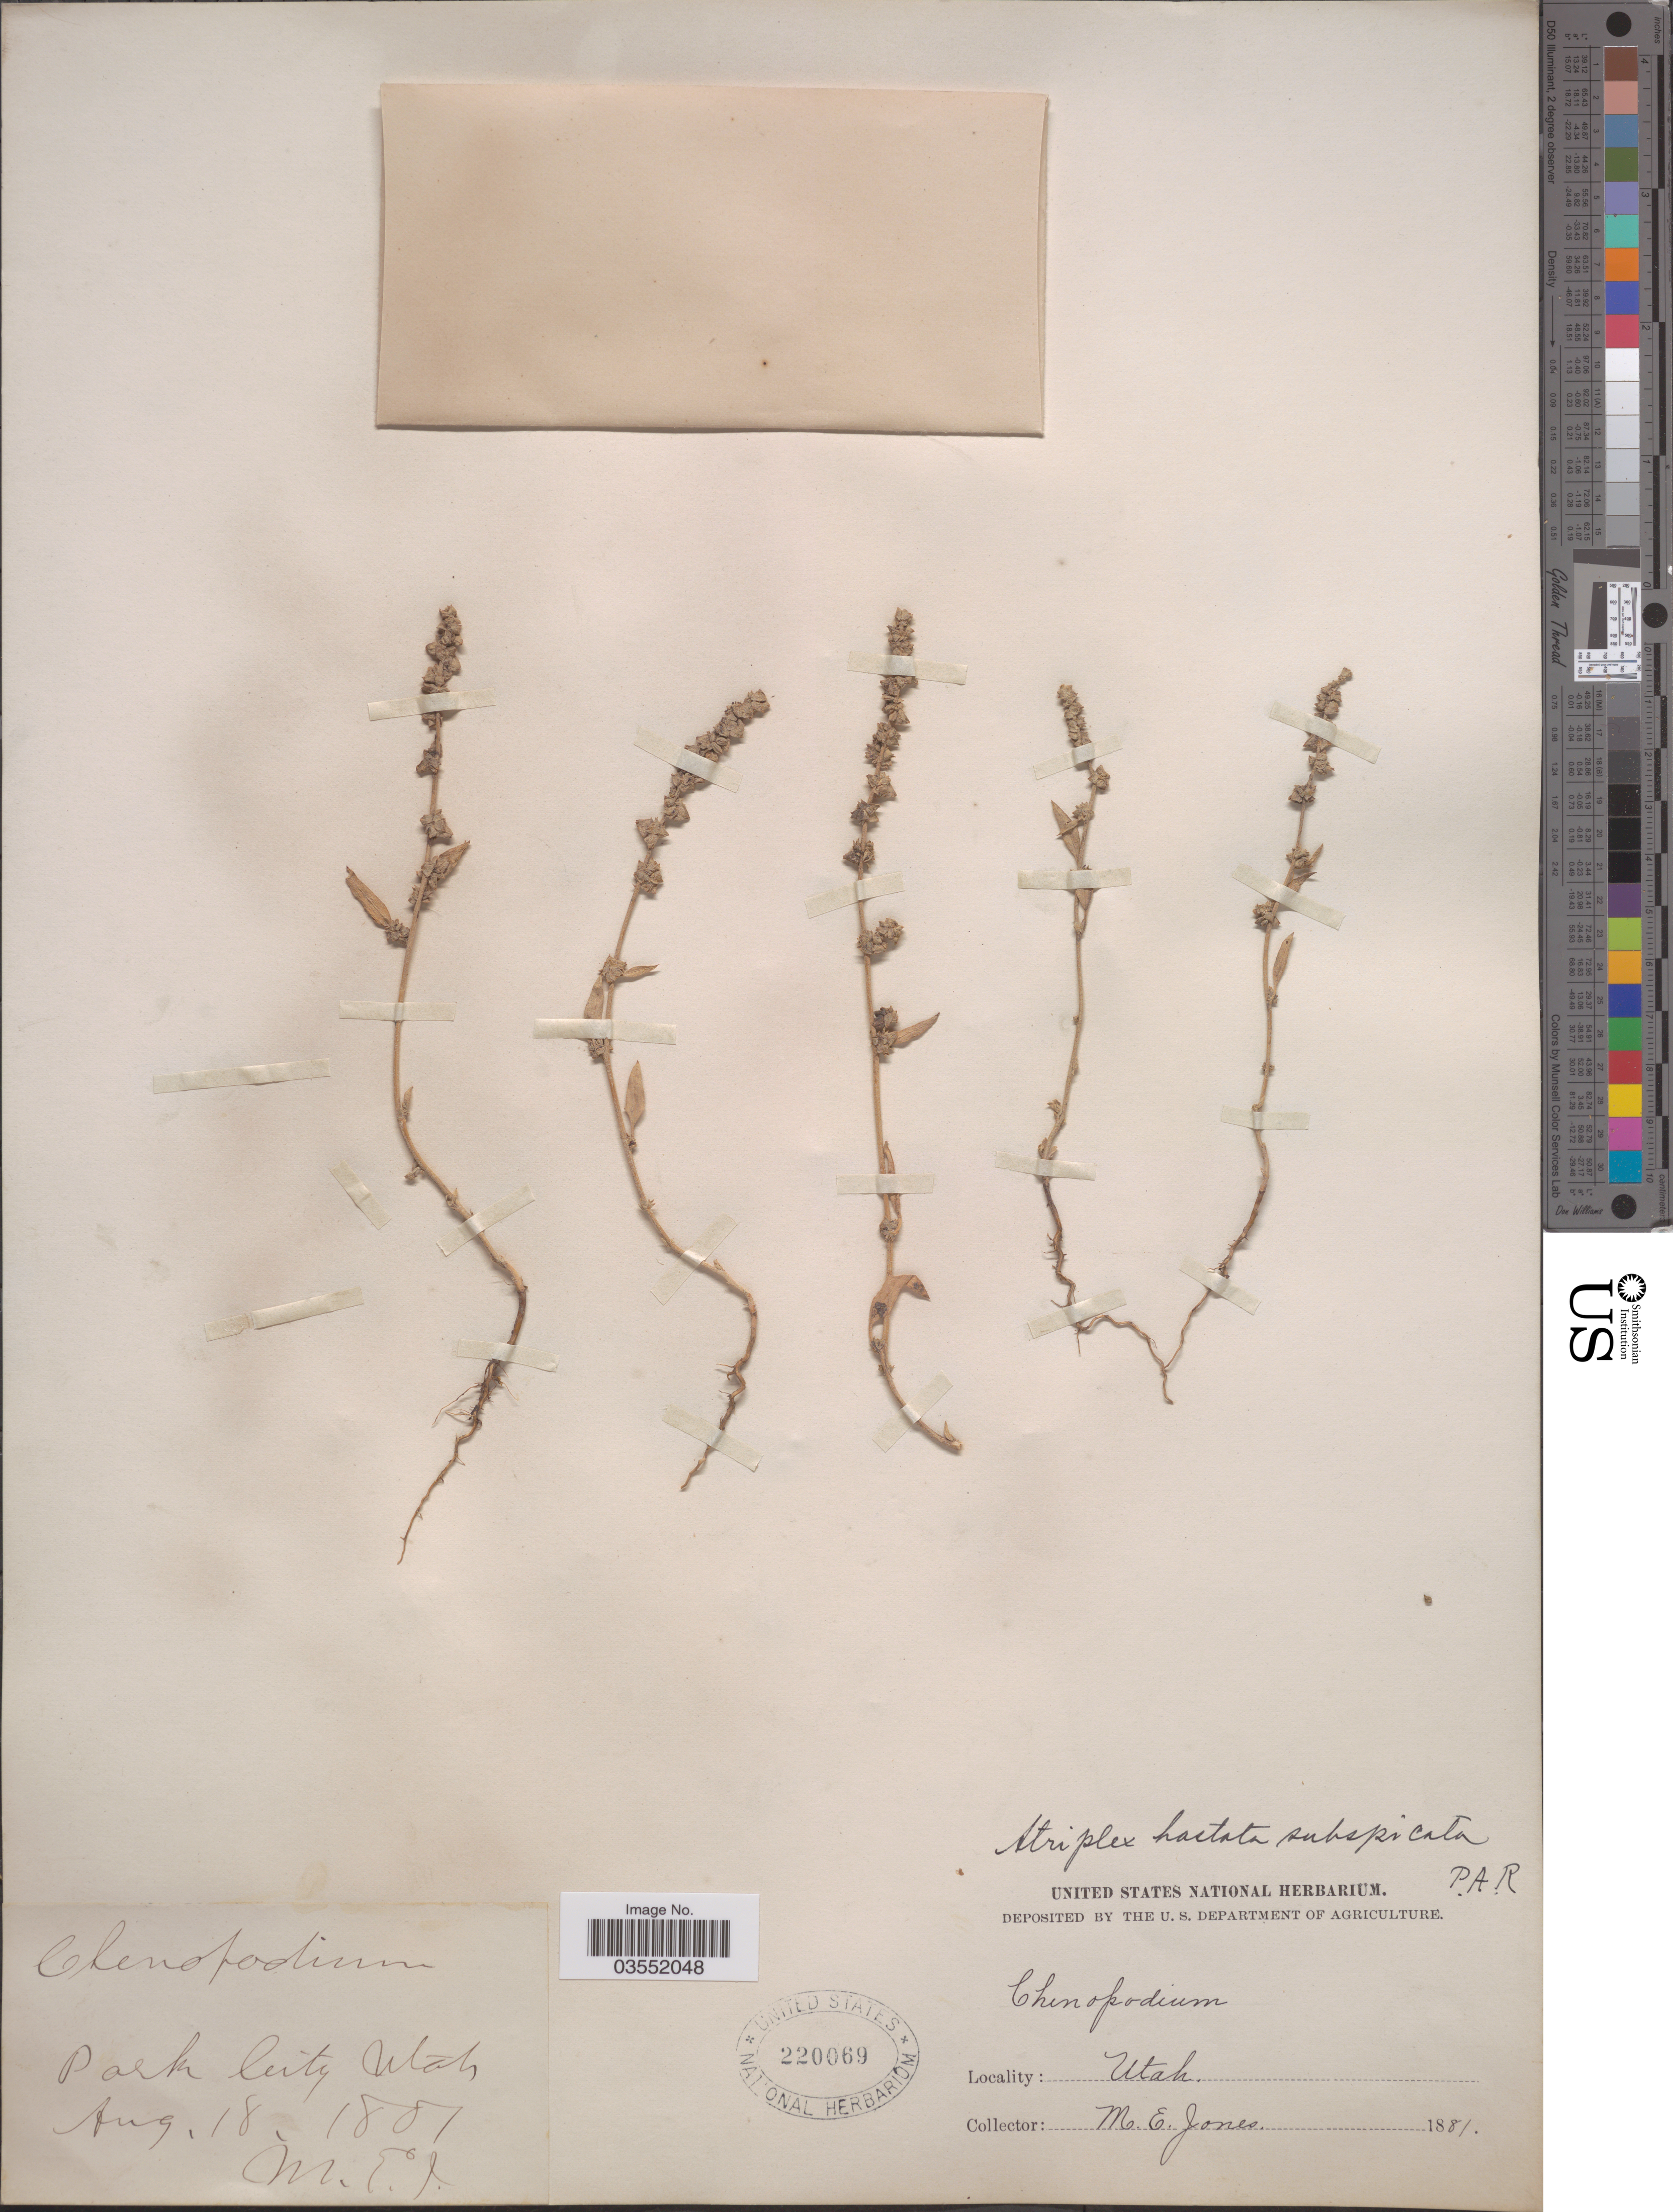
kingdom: Plantae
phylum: Tracheophyta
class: Magnoliopsida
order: Caryophyllales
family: Amaranthaceae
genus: Atriplex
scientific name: Atriplex hastata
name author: L.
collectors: M. E. Jones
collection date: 1881-08-18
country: United States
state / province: Utah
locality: Park City.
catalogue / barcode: US 220069